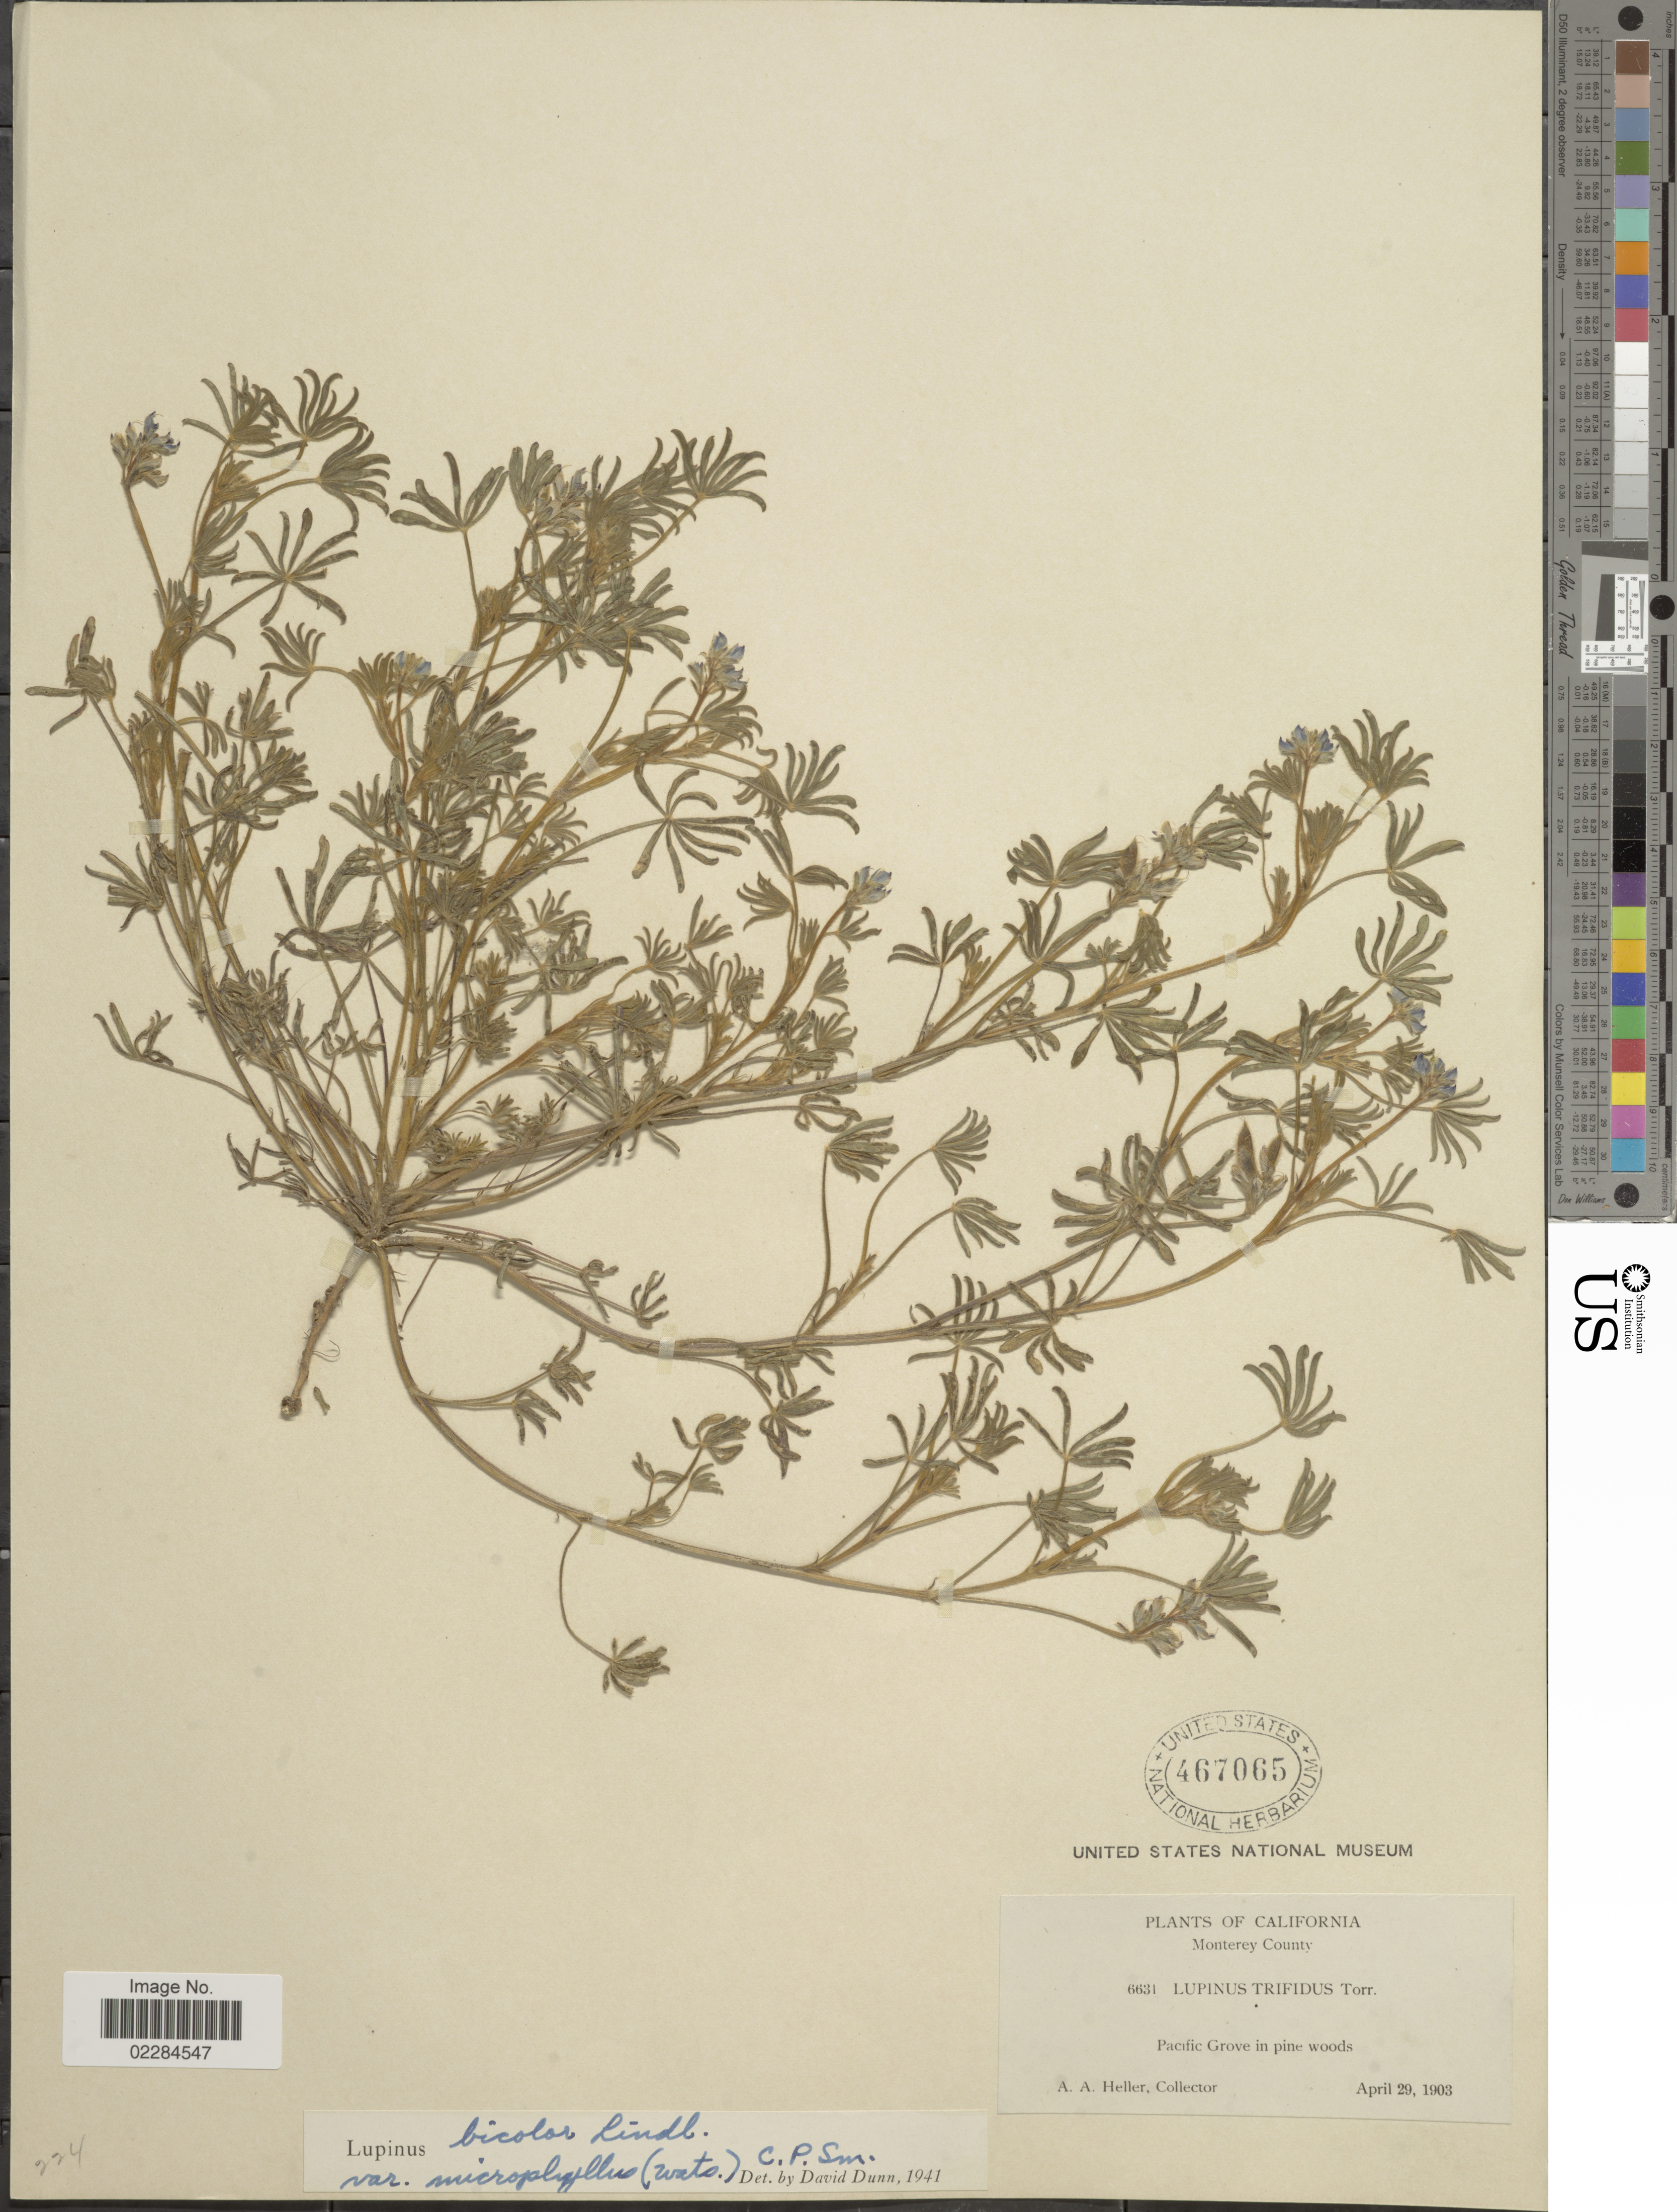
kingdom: Plantae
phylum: Tracheophyta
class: Magnoliopsida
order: Fabales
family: Fabaceae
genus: Lupinus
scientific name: Lupinus bicolor var. microphyllus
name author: Lindl.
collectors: A. A. Heller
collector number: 6631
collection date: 1903-04-29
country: United States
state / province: California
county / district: Monterey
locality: Monterey County. Pacific Grove in pine woods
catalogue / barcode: US 467065